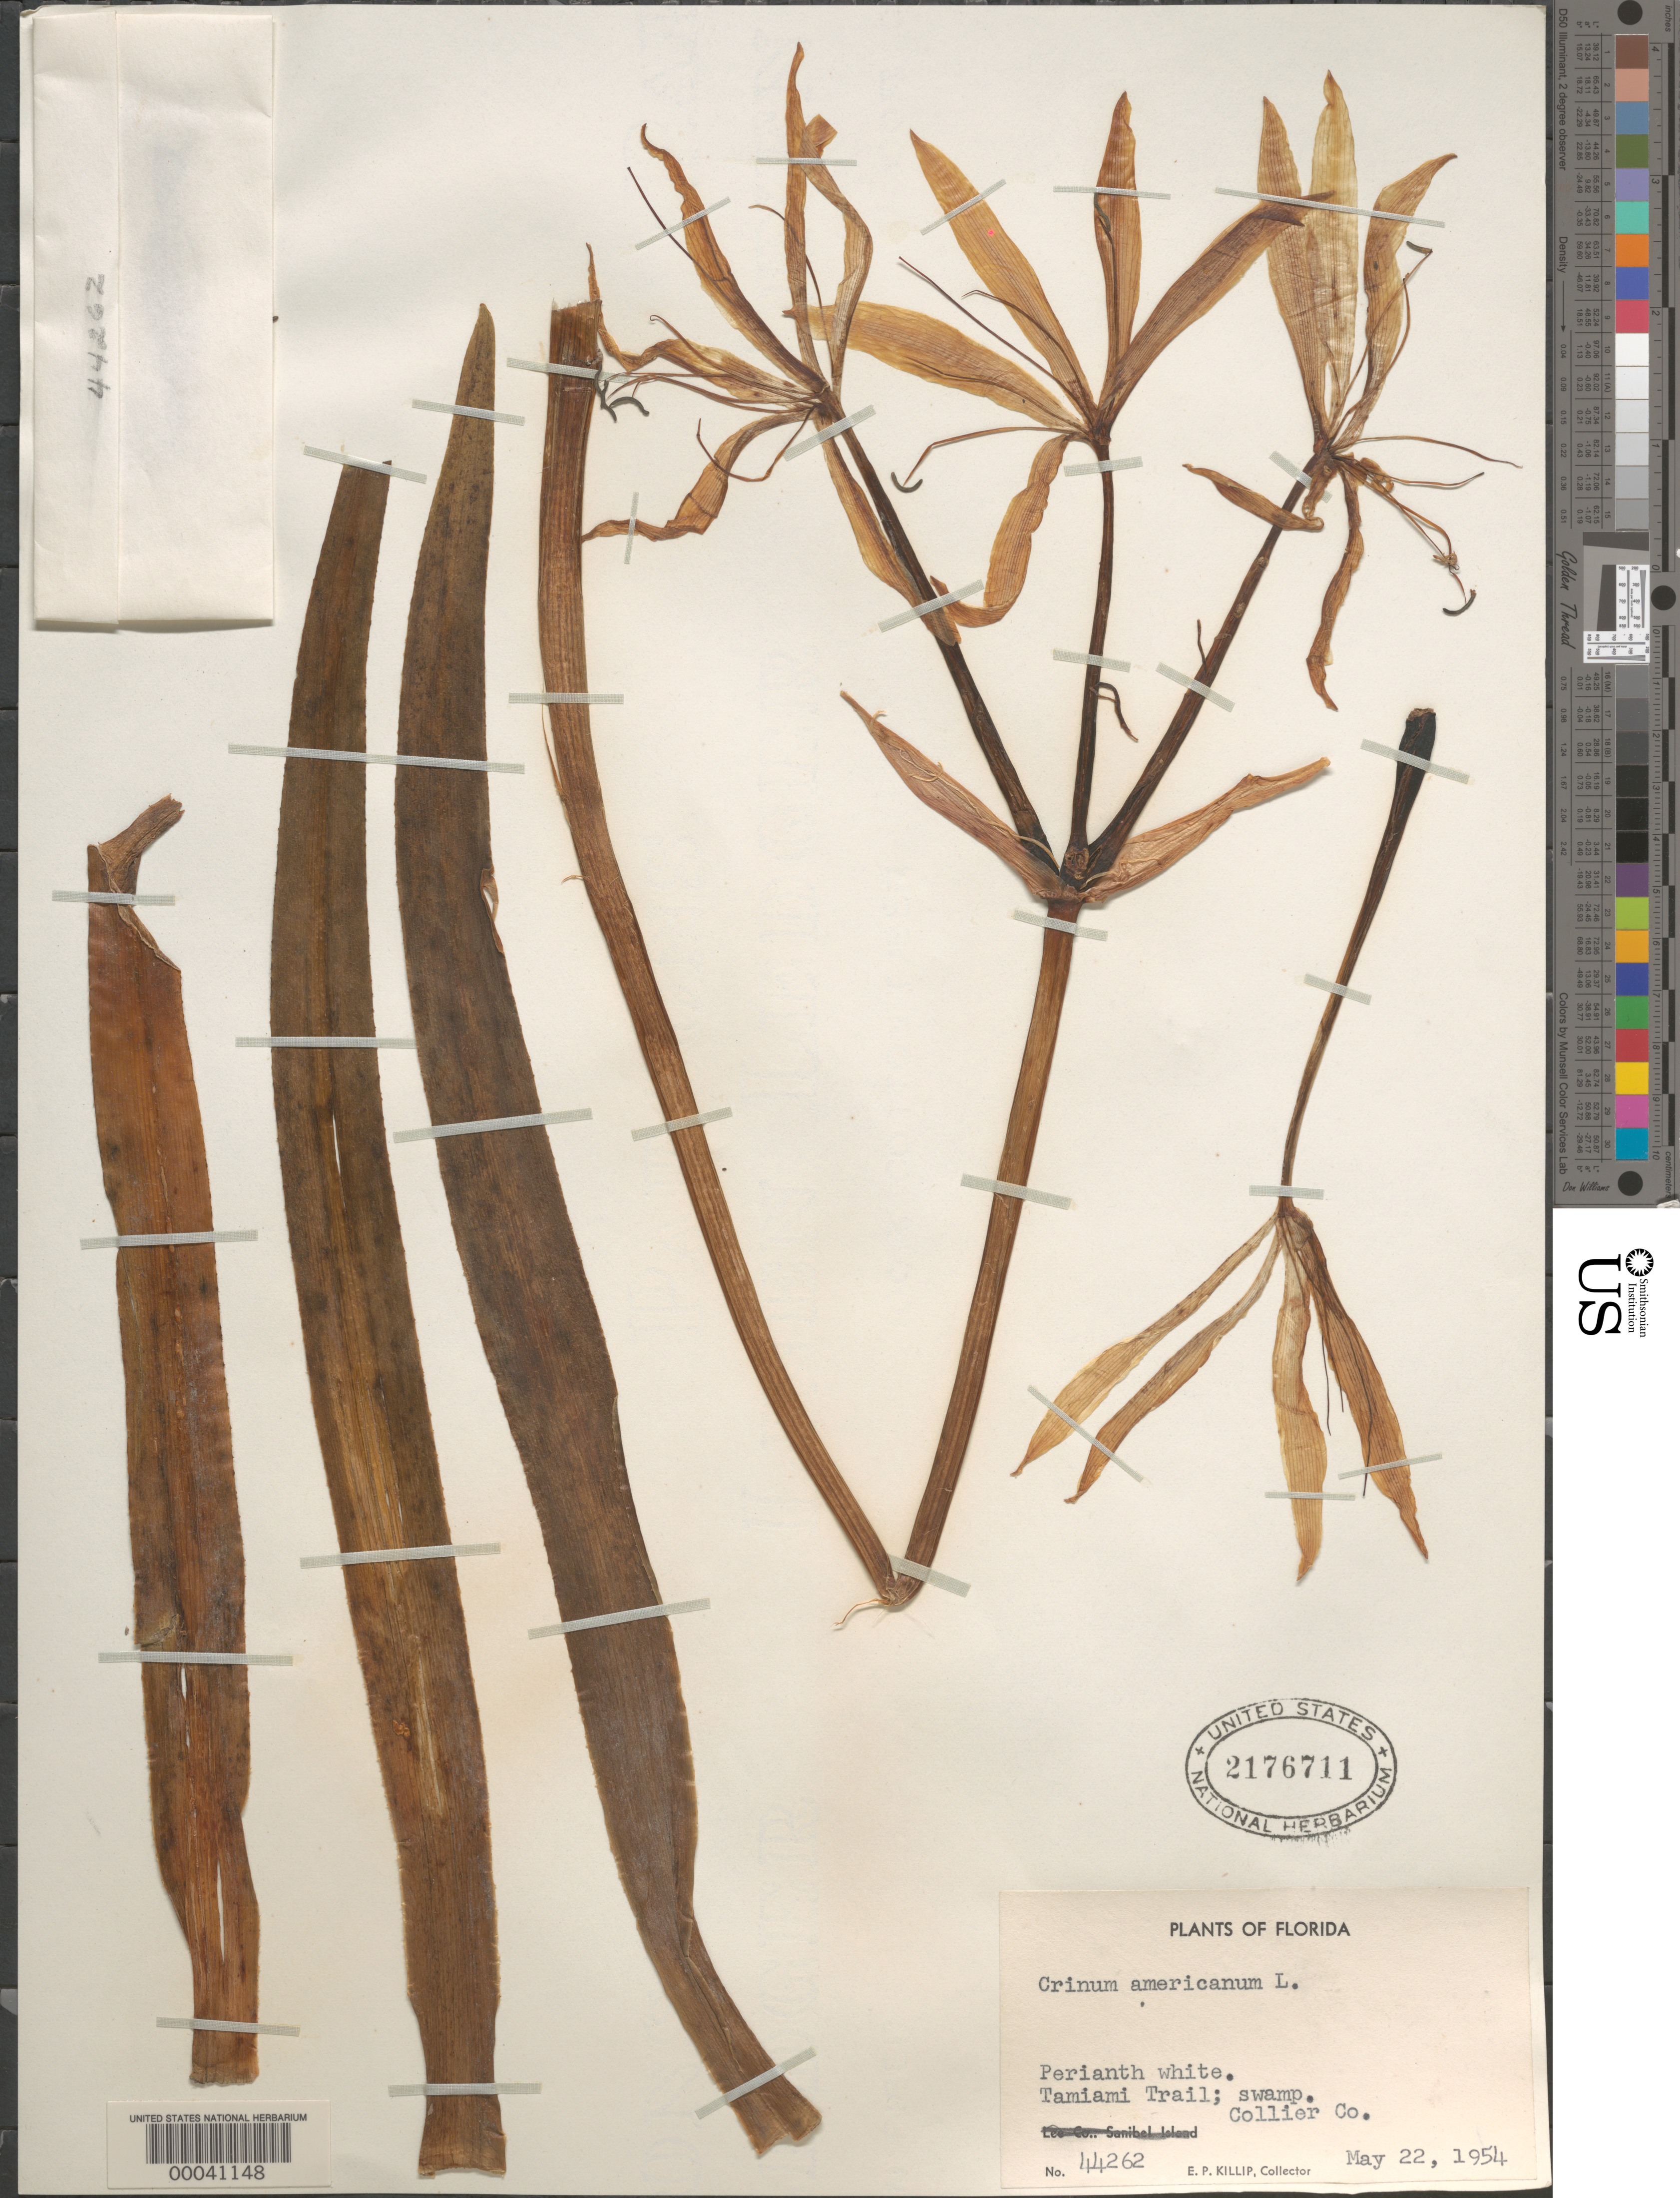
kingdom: Plantae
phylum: Tracheophyta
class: Liliopsida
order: Asparagales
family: Amaryllidaceae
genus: Crinum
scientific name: Crinum americanum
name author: L.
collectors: E. P. Killip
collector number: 44262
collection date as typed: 22 May 1954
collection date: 1954-05-22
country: United States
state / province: Florida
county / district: Collier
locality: Tamiami trail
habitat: Swamp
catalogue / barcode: US 2176711